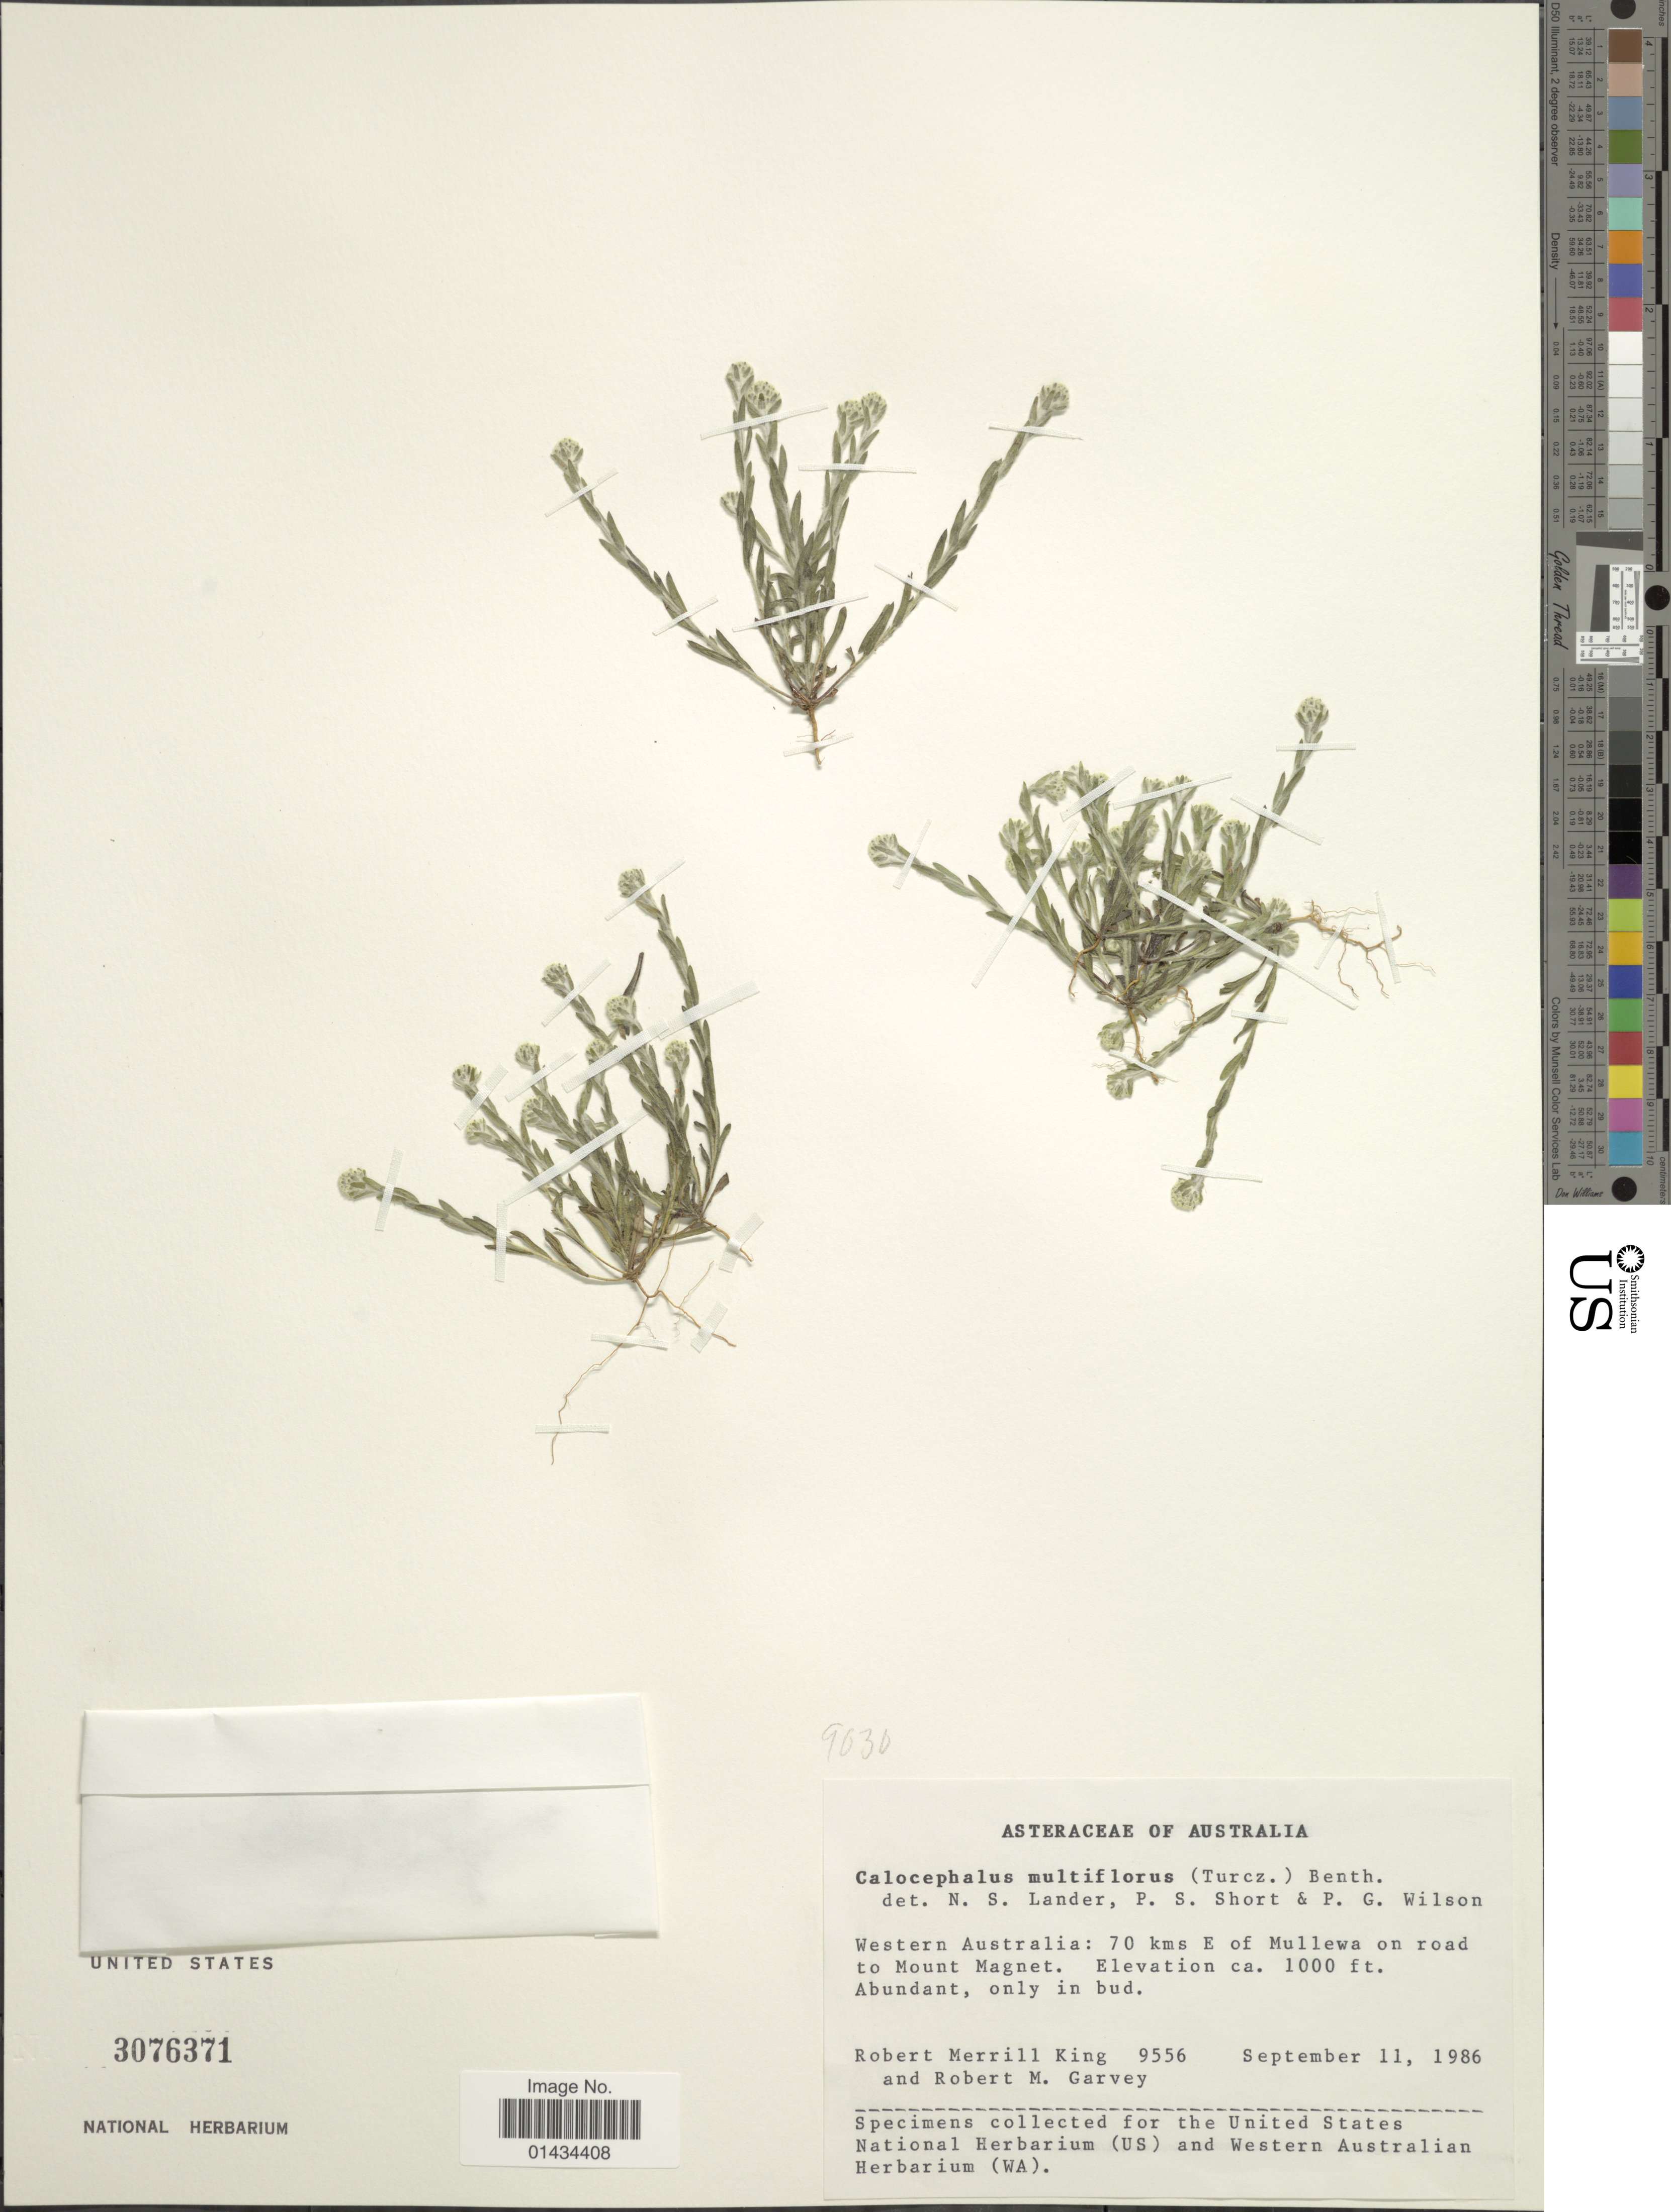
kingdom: Plantae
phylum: Tracheophyta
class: Magnoliopsida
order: Asterales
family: Asteraceae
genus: Calocephalus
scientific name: Calocephalus multiflorus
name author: (Turcz.) Benth.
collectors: R. M. King & R. Garvey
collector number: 9556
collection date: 1986-09-11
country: Australia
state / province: Western Australia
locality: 70 kms E of Mullewa on road to Mount Magnet, abundant, only in bud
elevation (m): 305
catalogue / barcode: US 3076371